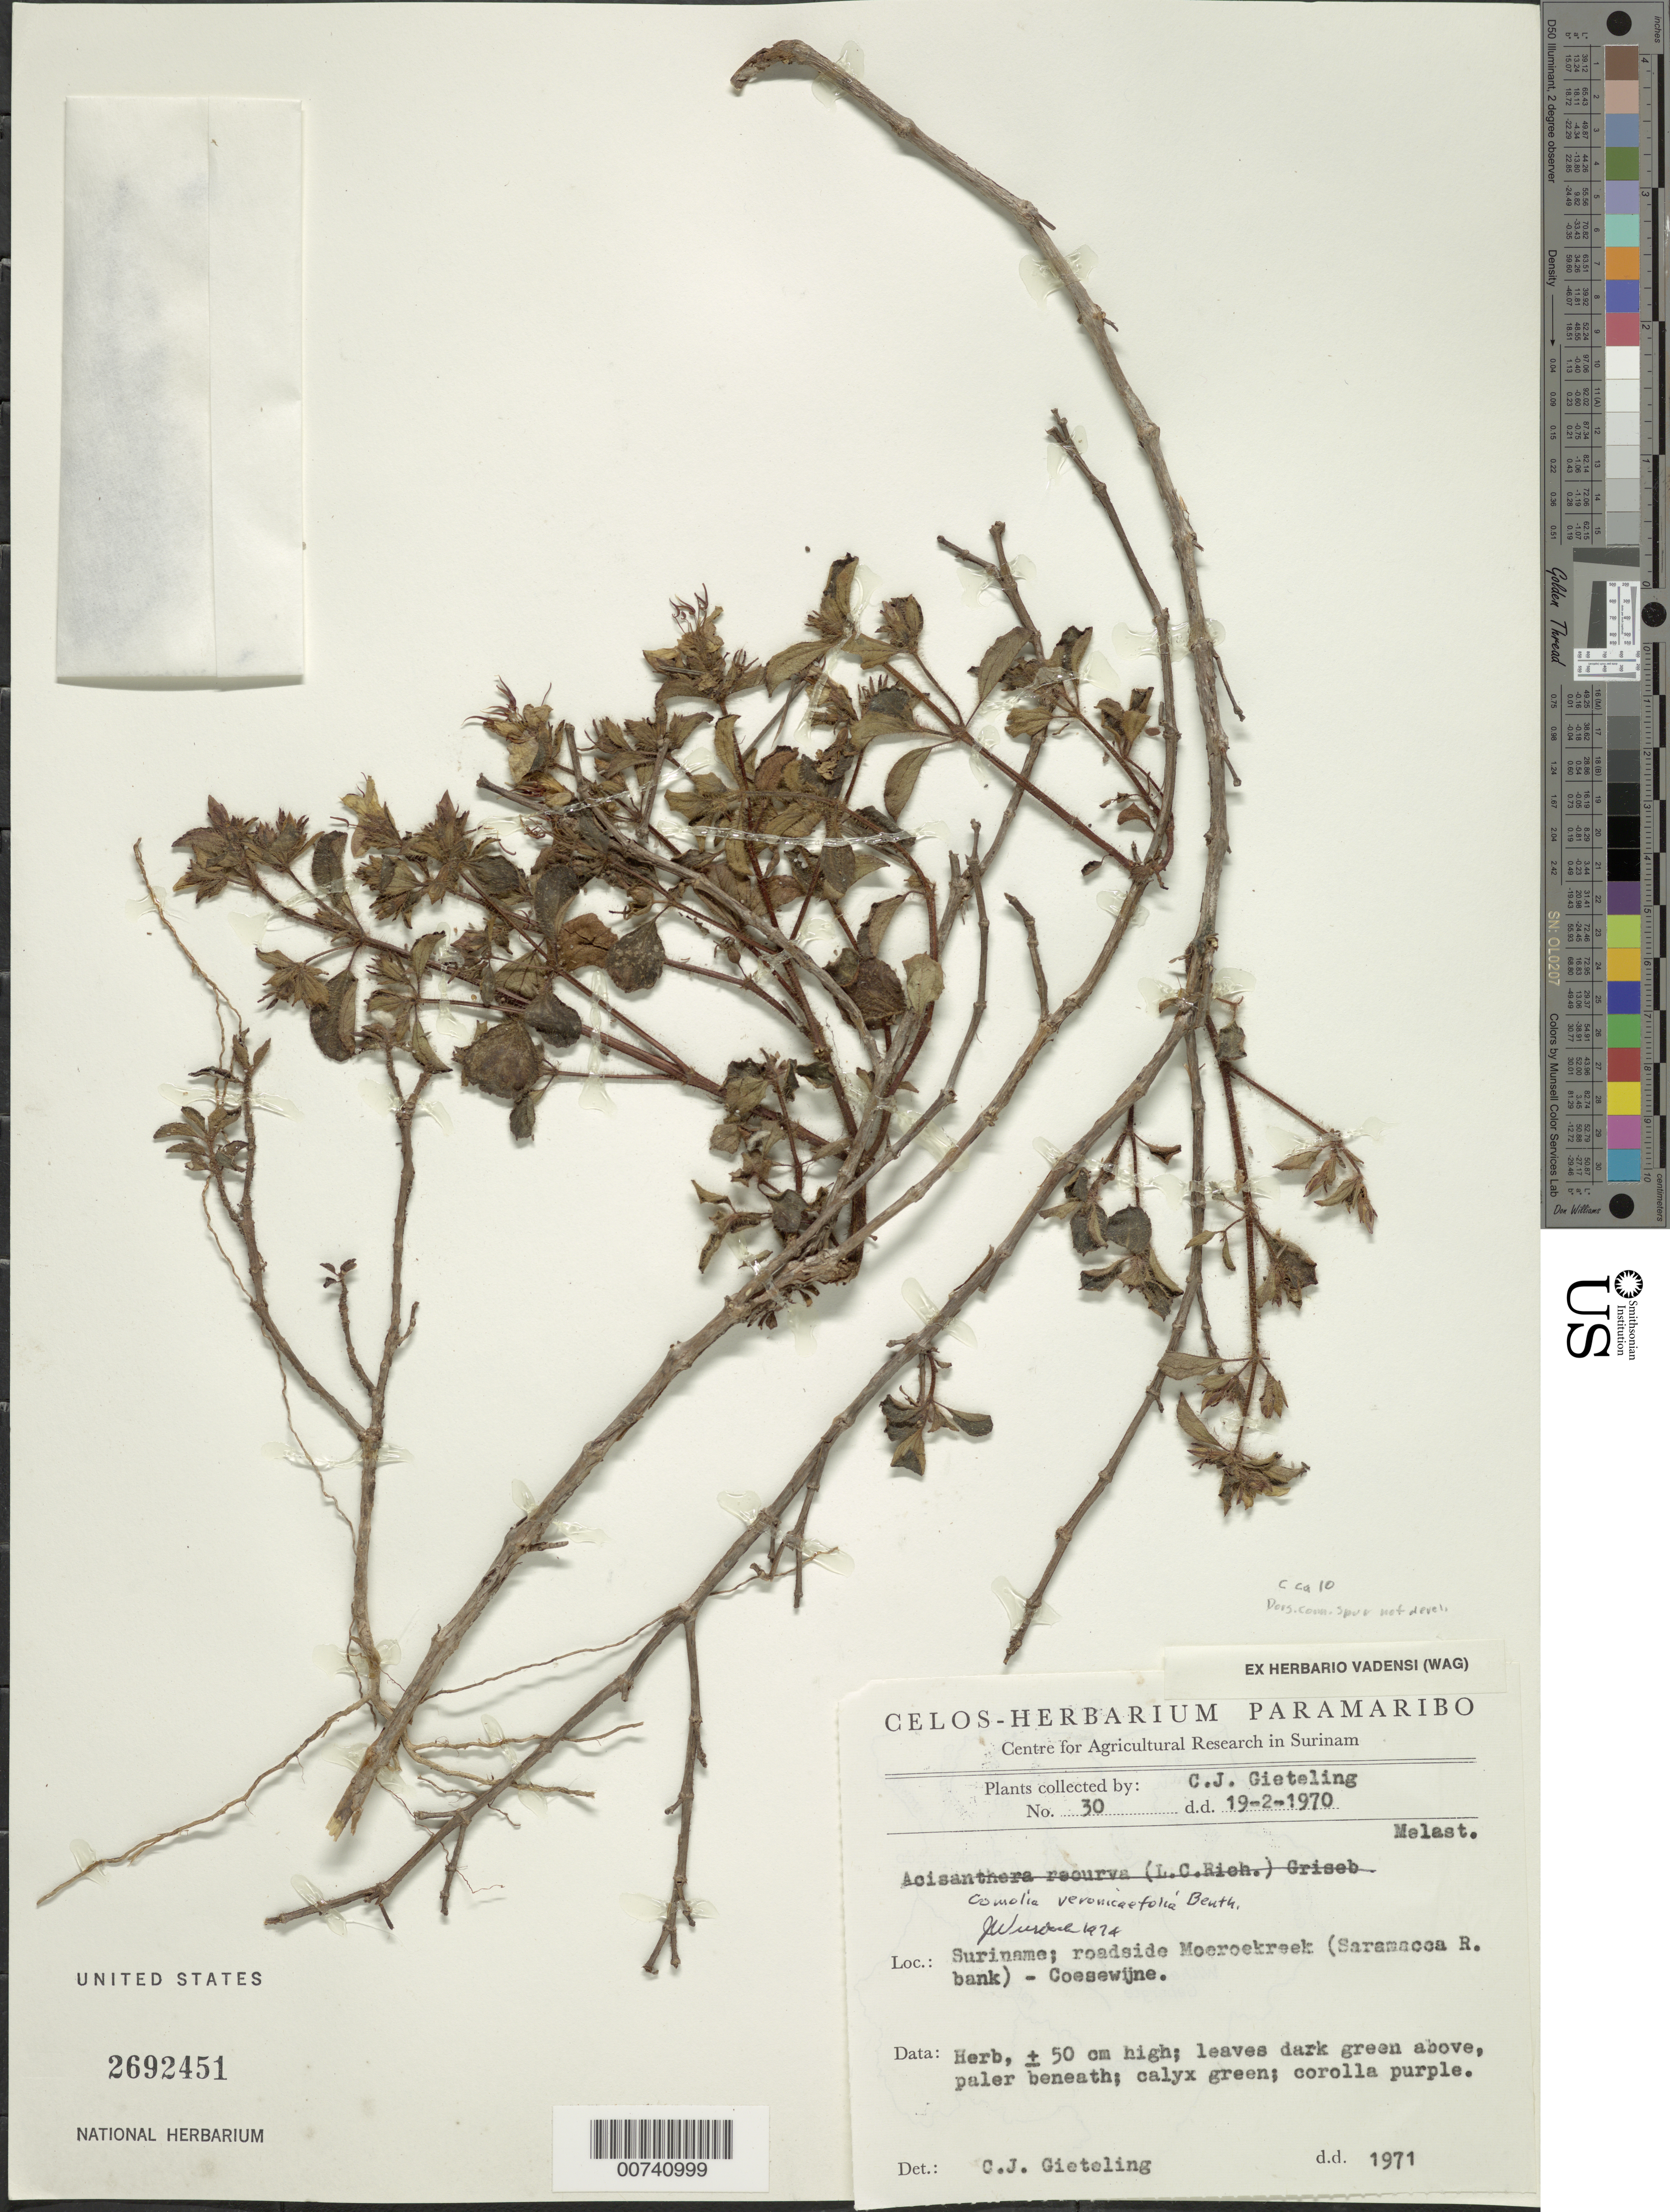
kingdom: Plantae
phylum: Tracheophyta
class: Magnoliopsida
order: Myrtales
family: Melastomataceae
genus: Comolia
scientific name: Comolia veronicifolia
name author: Benth.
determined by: Nunes da Silva, Diego, (RB), Jardim Botanico do Rio de Janeiro - Herbario (BRAZIL)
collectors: C. Gieteling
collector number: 30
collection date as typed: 19-Feb-70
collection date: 1970-02-19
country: Suriname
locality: Moeroekreek to Coesewijne, Saramacca R.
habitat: Roadside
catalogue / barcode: US 2692451